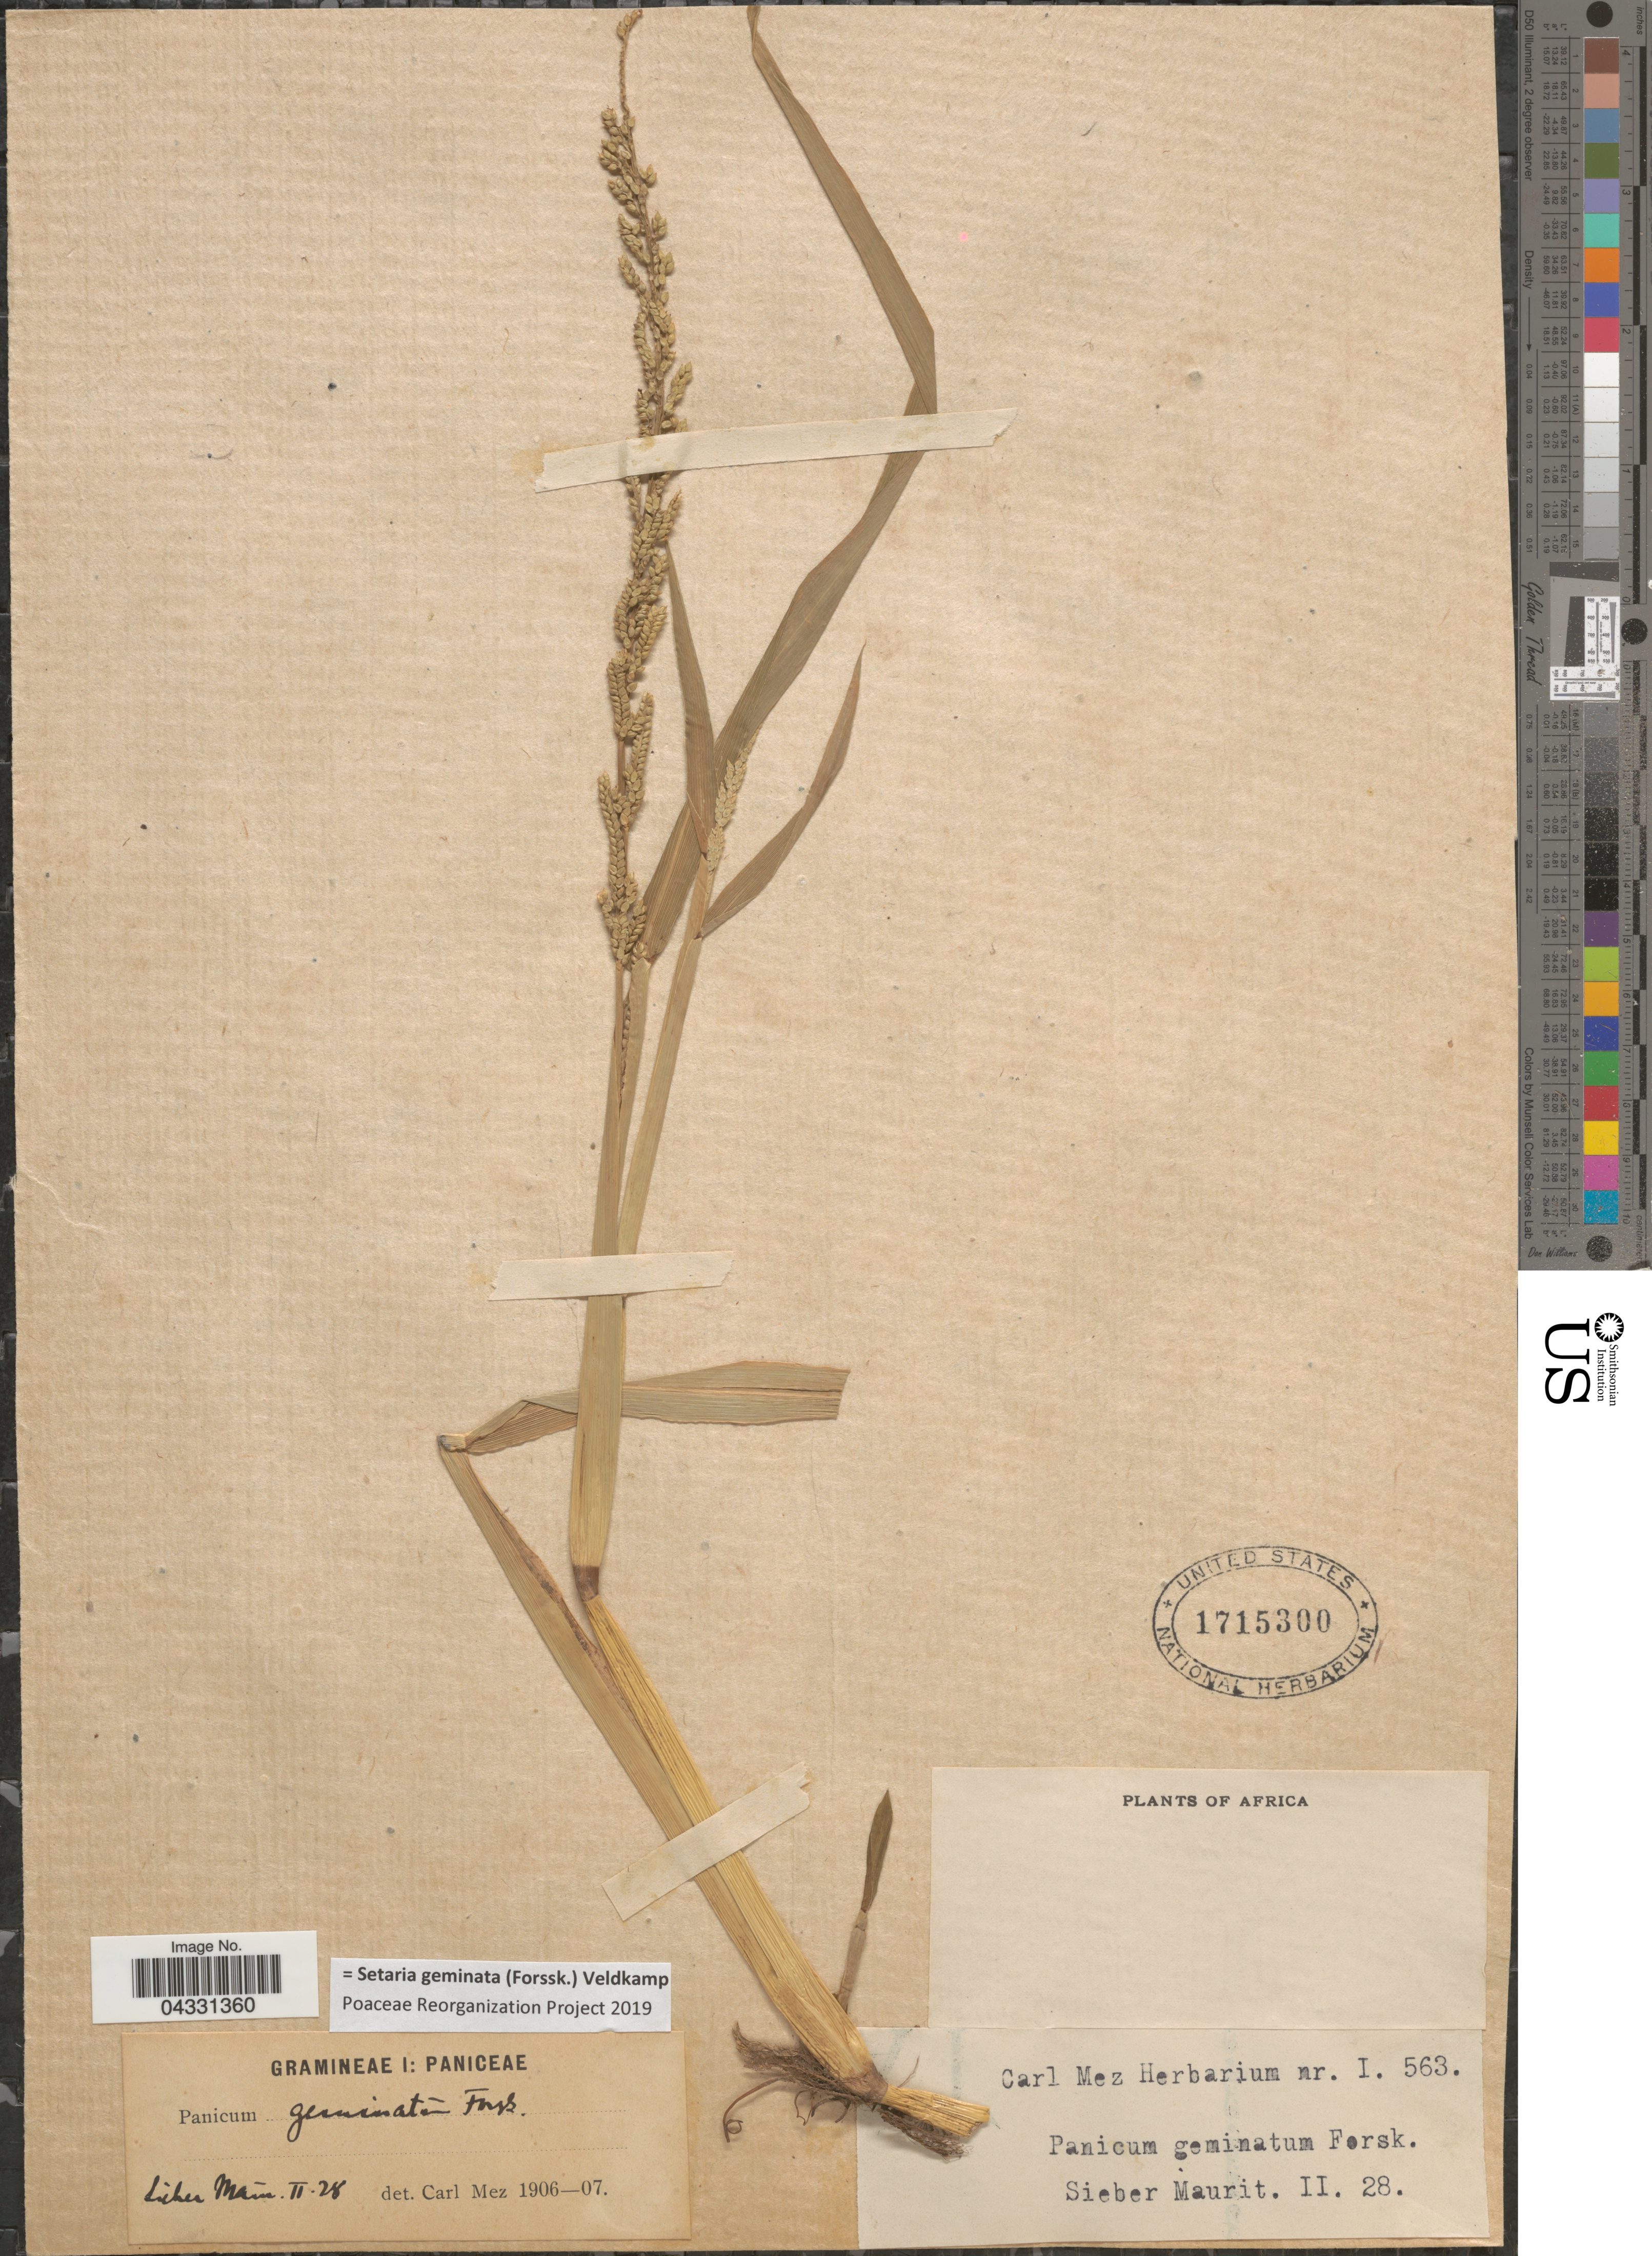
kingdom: Plantae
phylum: Tracheophyta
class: Liliopsida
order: Poales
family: Poaceae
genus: Setaria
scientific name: Setaria geminata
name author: (Forssk.) Veldkamp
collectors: -- Sieber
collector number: II. 28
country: Mauritius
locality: Africa. Maurit.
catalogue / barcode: US 1715300